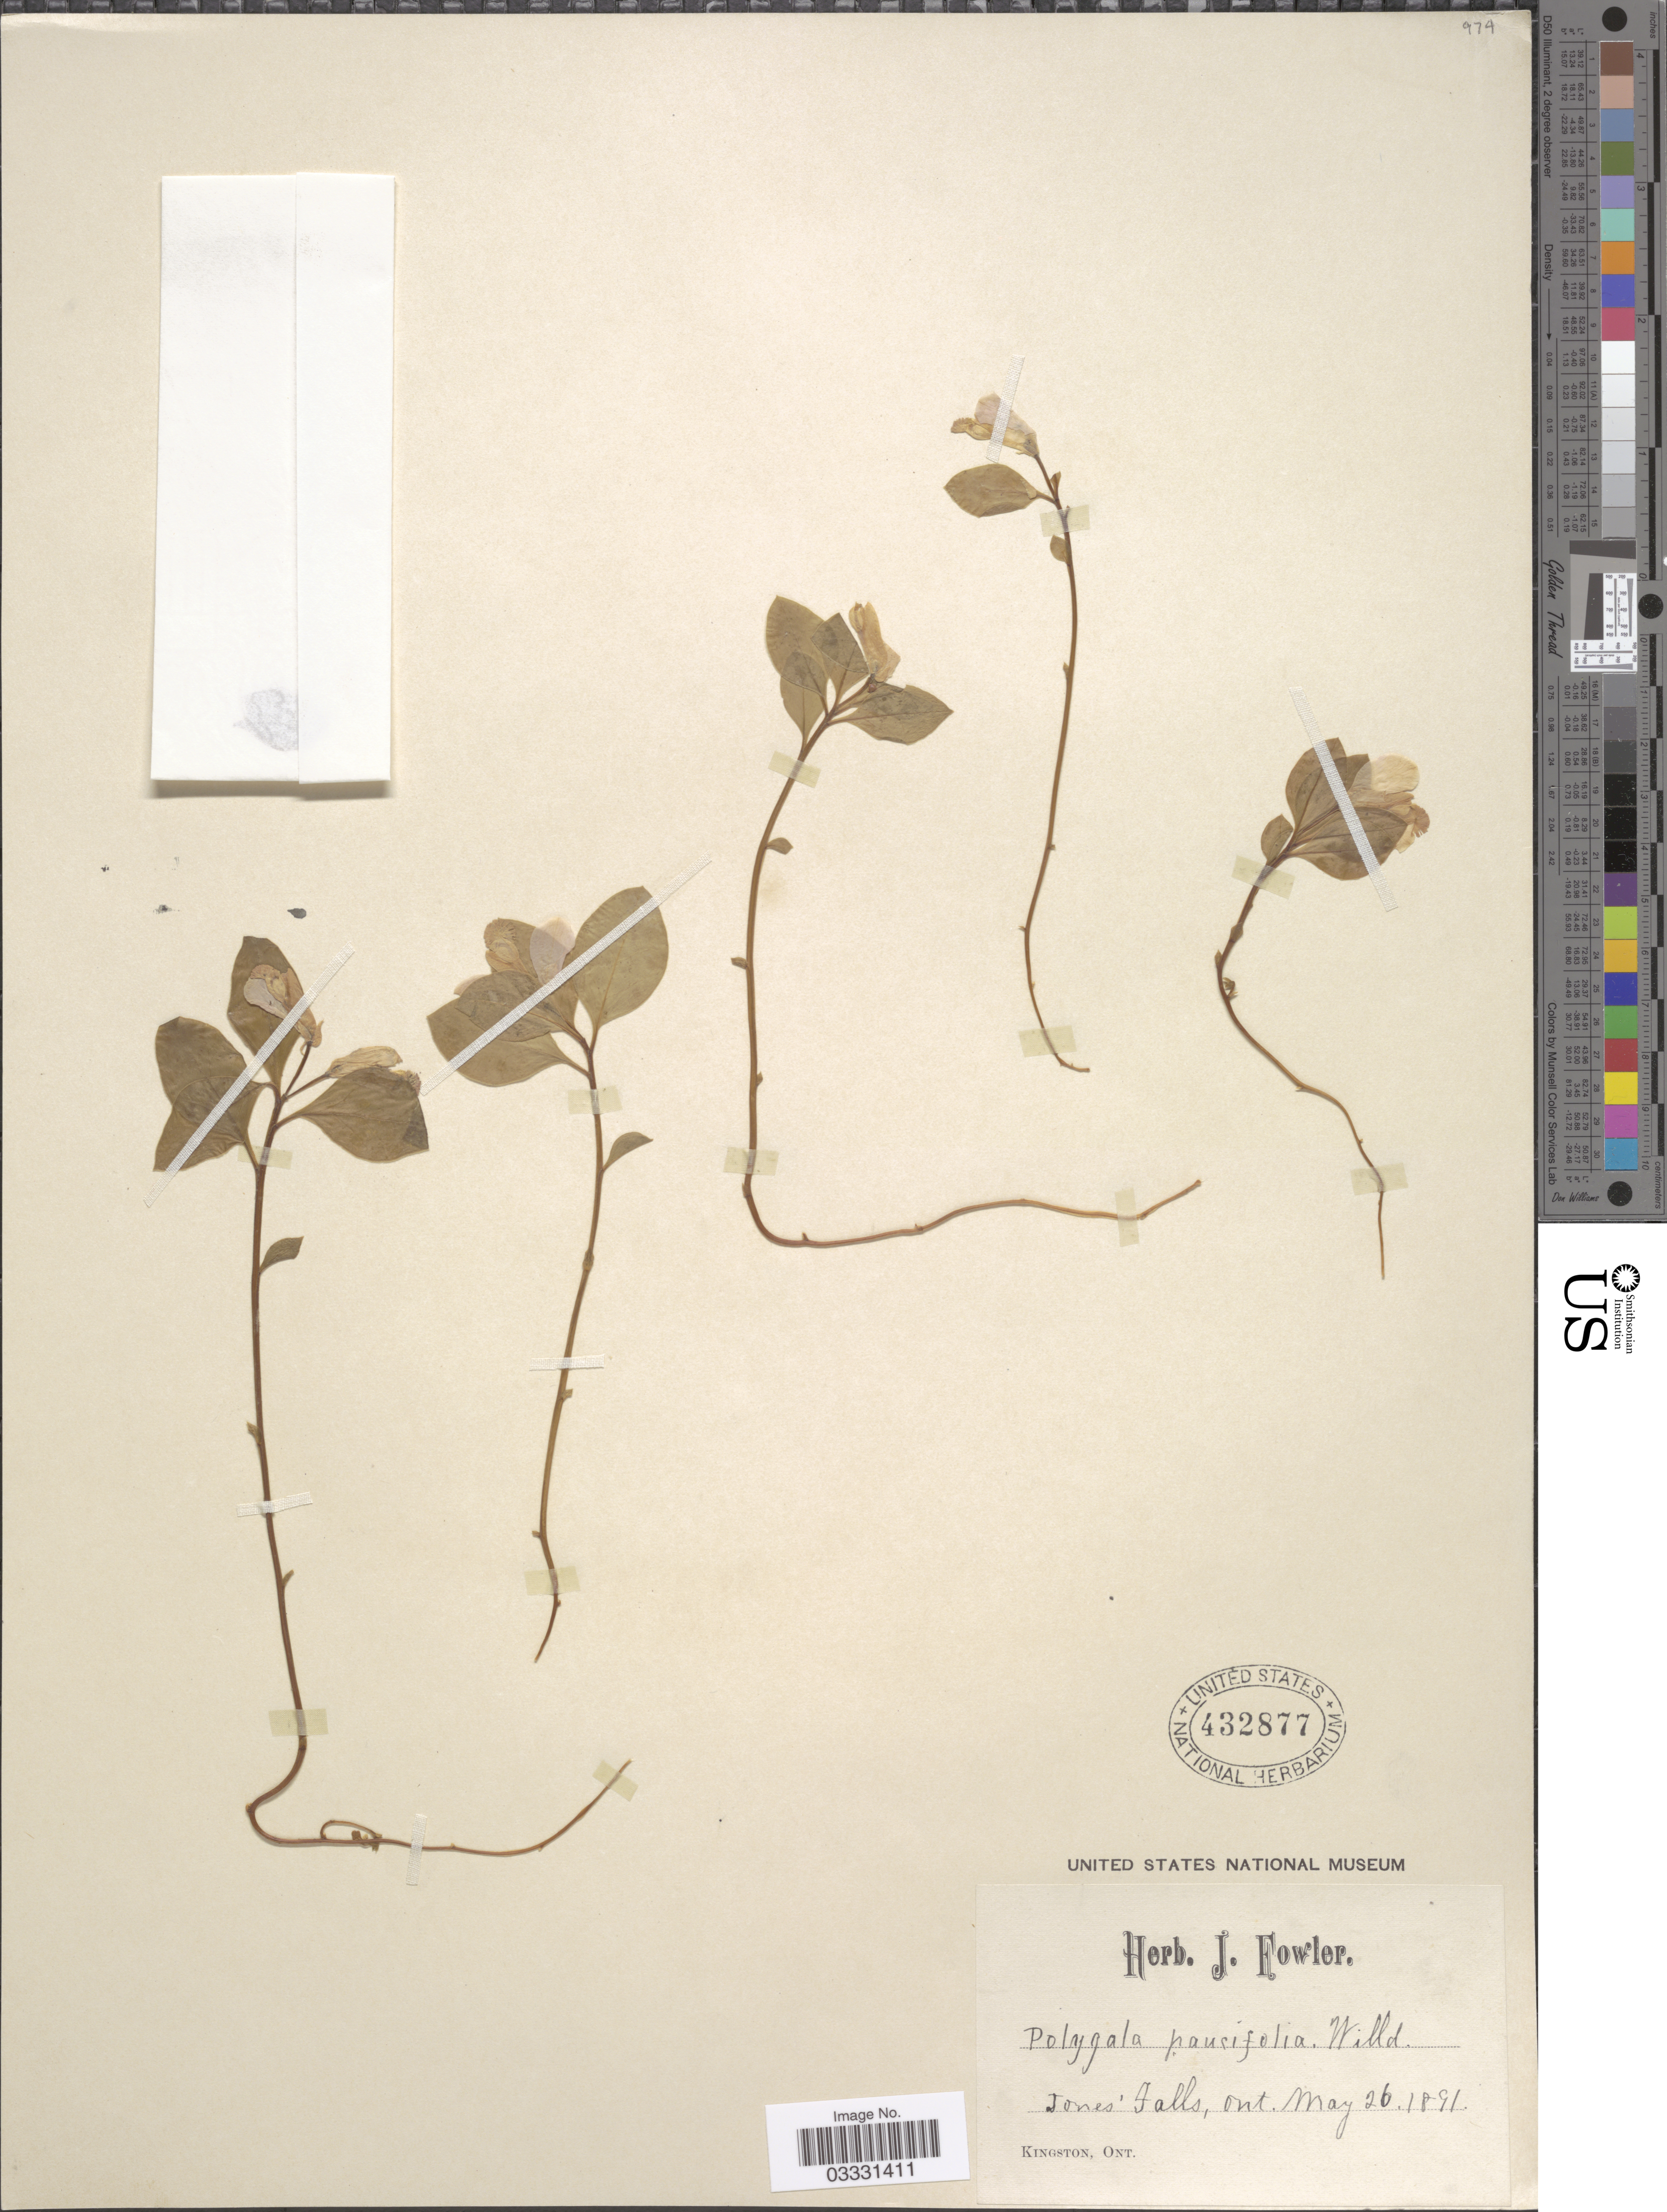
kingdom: Plantae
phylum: Tracheophyta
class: Magnoliopsida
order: Fabales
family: Polygalaceae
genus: Polygaloides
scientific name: Polygaloides paucifolia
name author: (Willd.) J.R. Abbott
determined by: Strong, Mark T., (BOT), Smithsonian Institution - National Museum of Natural History (UNITED STATES)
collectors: ex herb. J. Fowler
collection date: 1891-06-26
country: Canada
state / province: Ontario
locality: Jones' Falls.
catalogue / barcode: US 432877